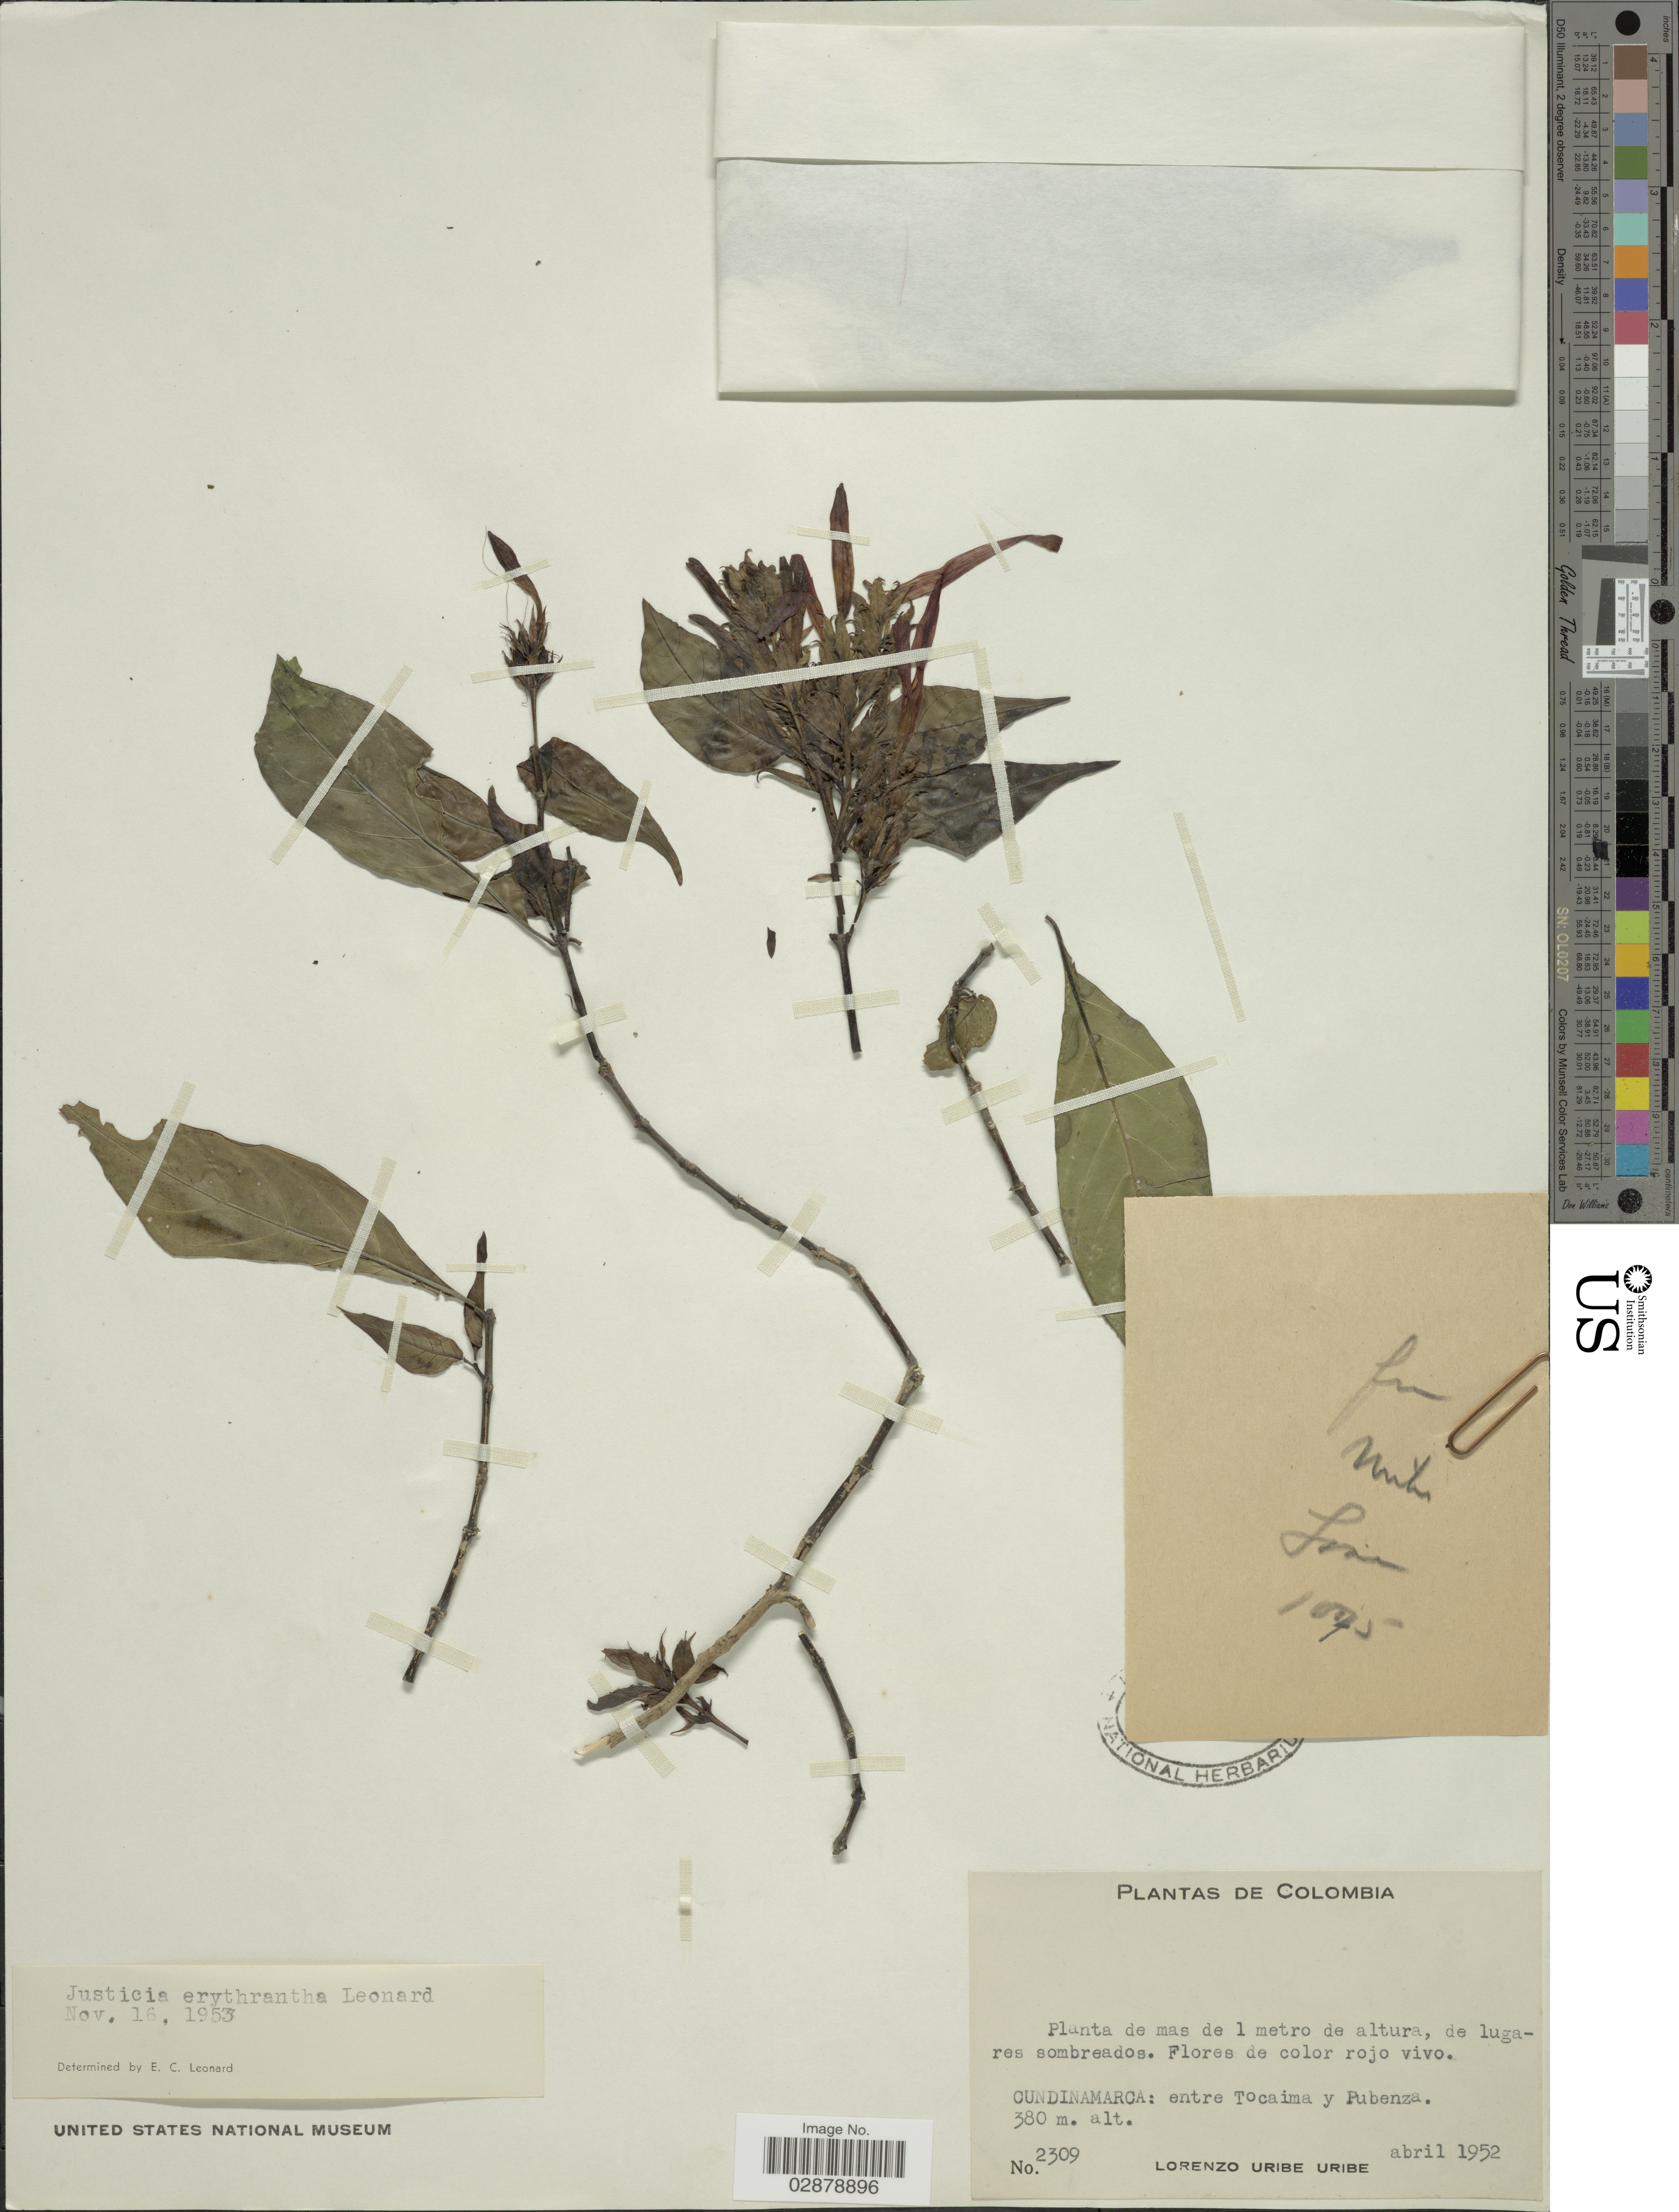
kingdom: Plantae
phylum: Tracheophyta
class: Magnoliopsida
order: Lamiales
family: Acanthaceae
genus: Justicia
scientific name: Justicia erythrantha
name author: Leonard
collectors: L. Uribe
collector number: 2309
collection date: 1952-04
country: Colombia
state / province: Cundinamarca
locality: Entre Tocaima y Pubenza.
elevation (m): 380